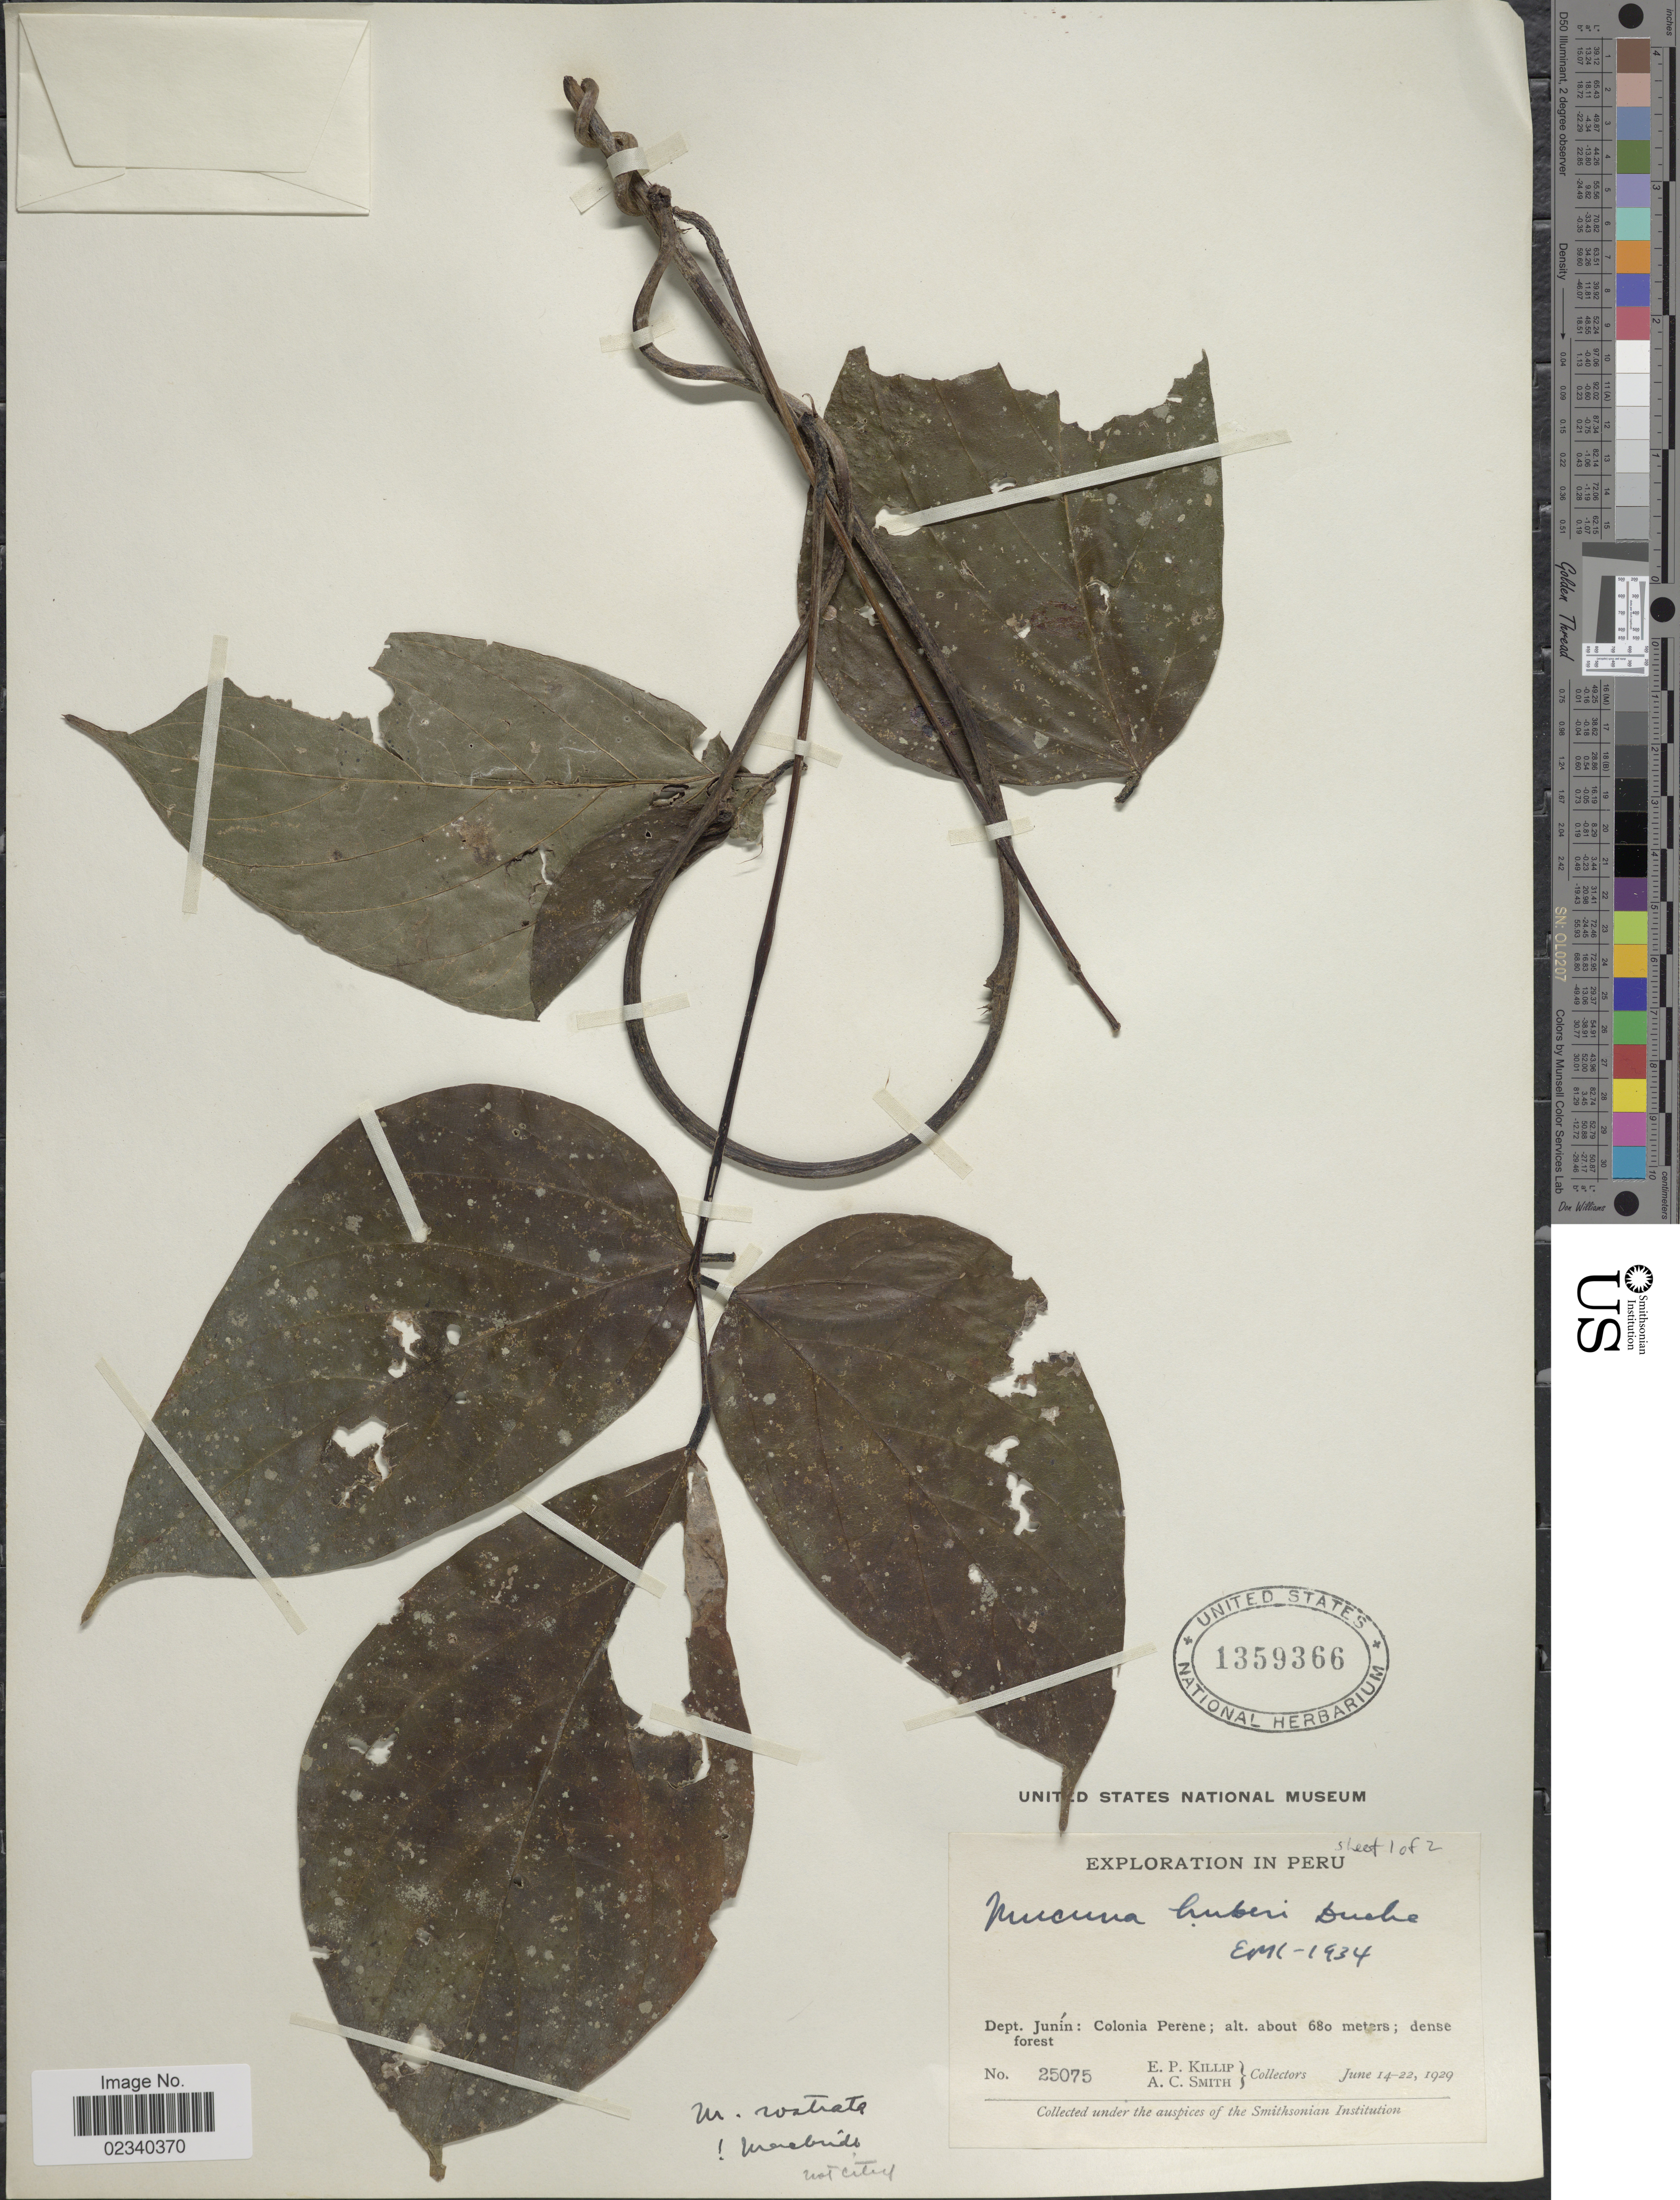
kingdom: Plantae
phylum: Tracheophyta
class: Magnoliopsida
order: Fabales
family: Fabaceae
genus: Mucuna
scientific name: Mucuna rostrata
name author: Benth.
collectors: E. P. Killip & A. C. Smith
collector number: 25075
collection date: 1929-06-14/1929-06-22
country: Peru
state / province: Junín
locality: Dept. Junin: Colonia Perene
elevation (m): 680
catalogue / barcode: US 1359366